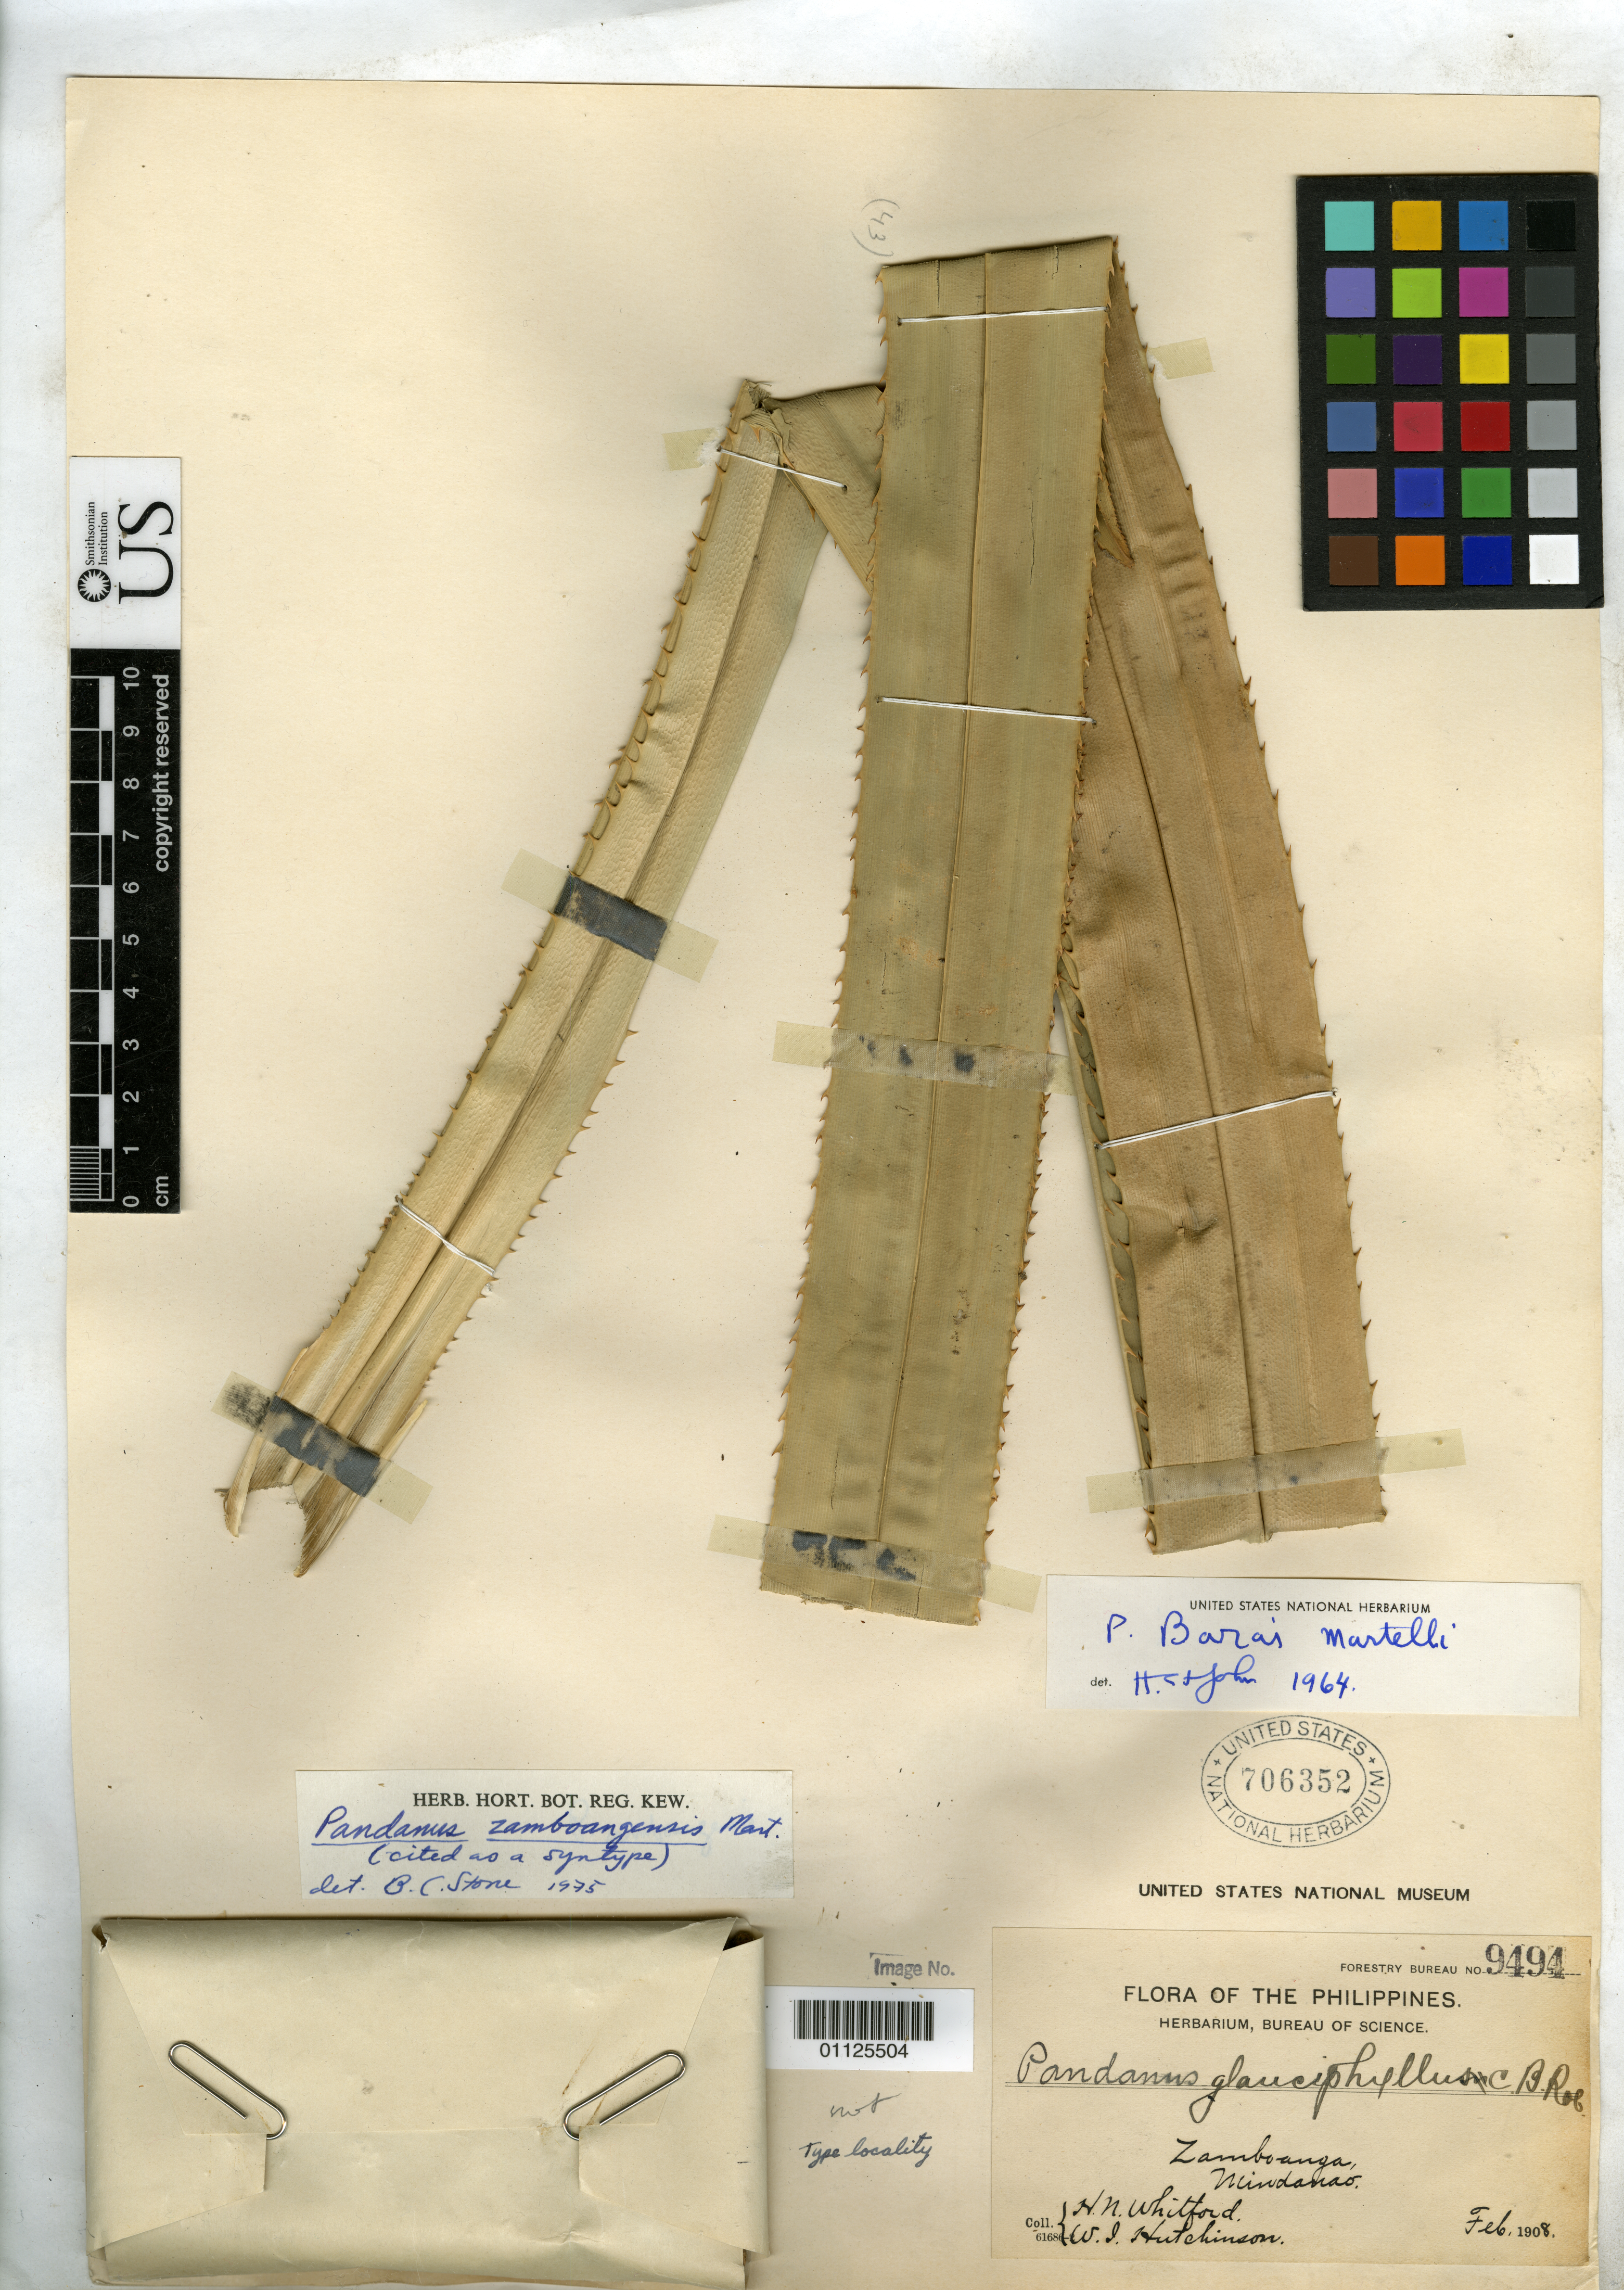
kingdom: Plantae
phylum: Tracheophyta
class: Liliopsida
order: Pandanales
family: Pandanaceae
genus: Pandanus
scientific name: Pandanus zamboangensis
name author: Martelli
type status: Syntype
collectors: H. N. Whitford & W. I. Hutchinson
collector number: Forestry Bureau 9494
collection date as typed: Feb 1908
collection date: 1908-02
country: Philippines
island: Mindanao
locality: Zamboanga, Mindanao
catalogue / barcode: US 706352